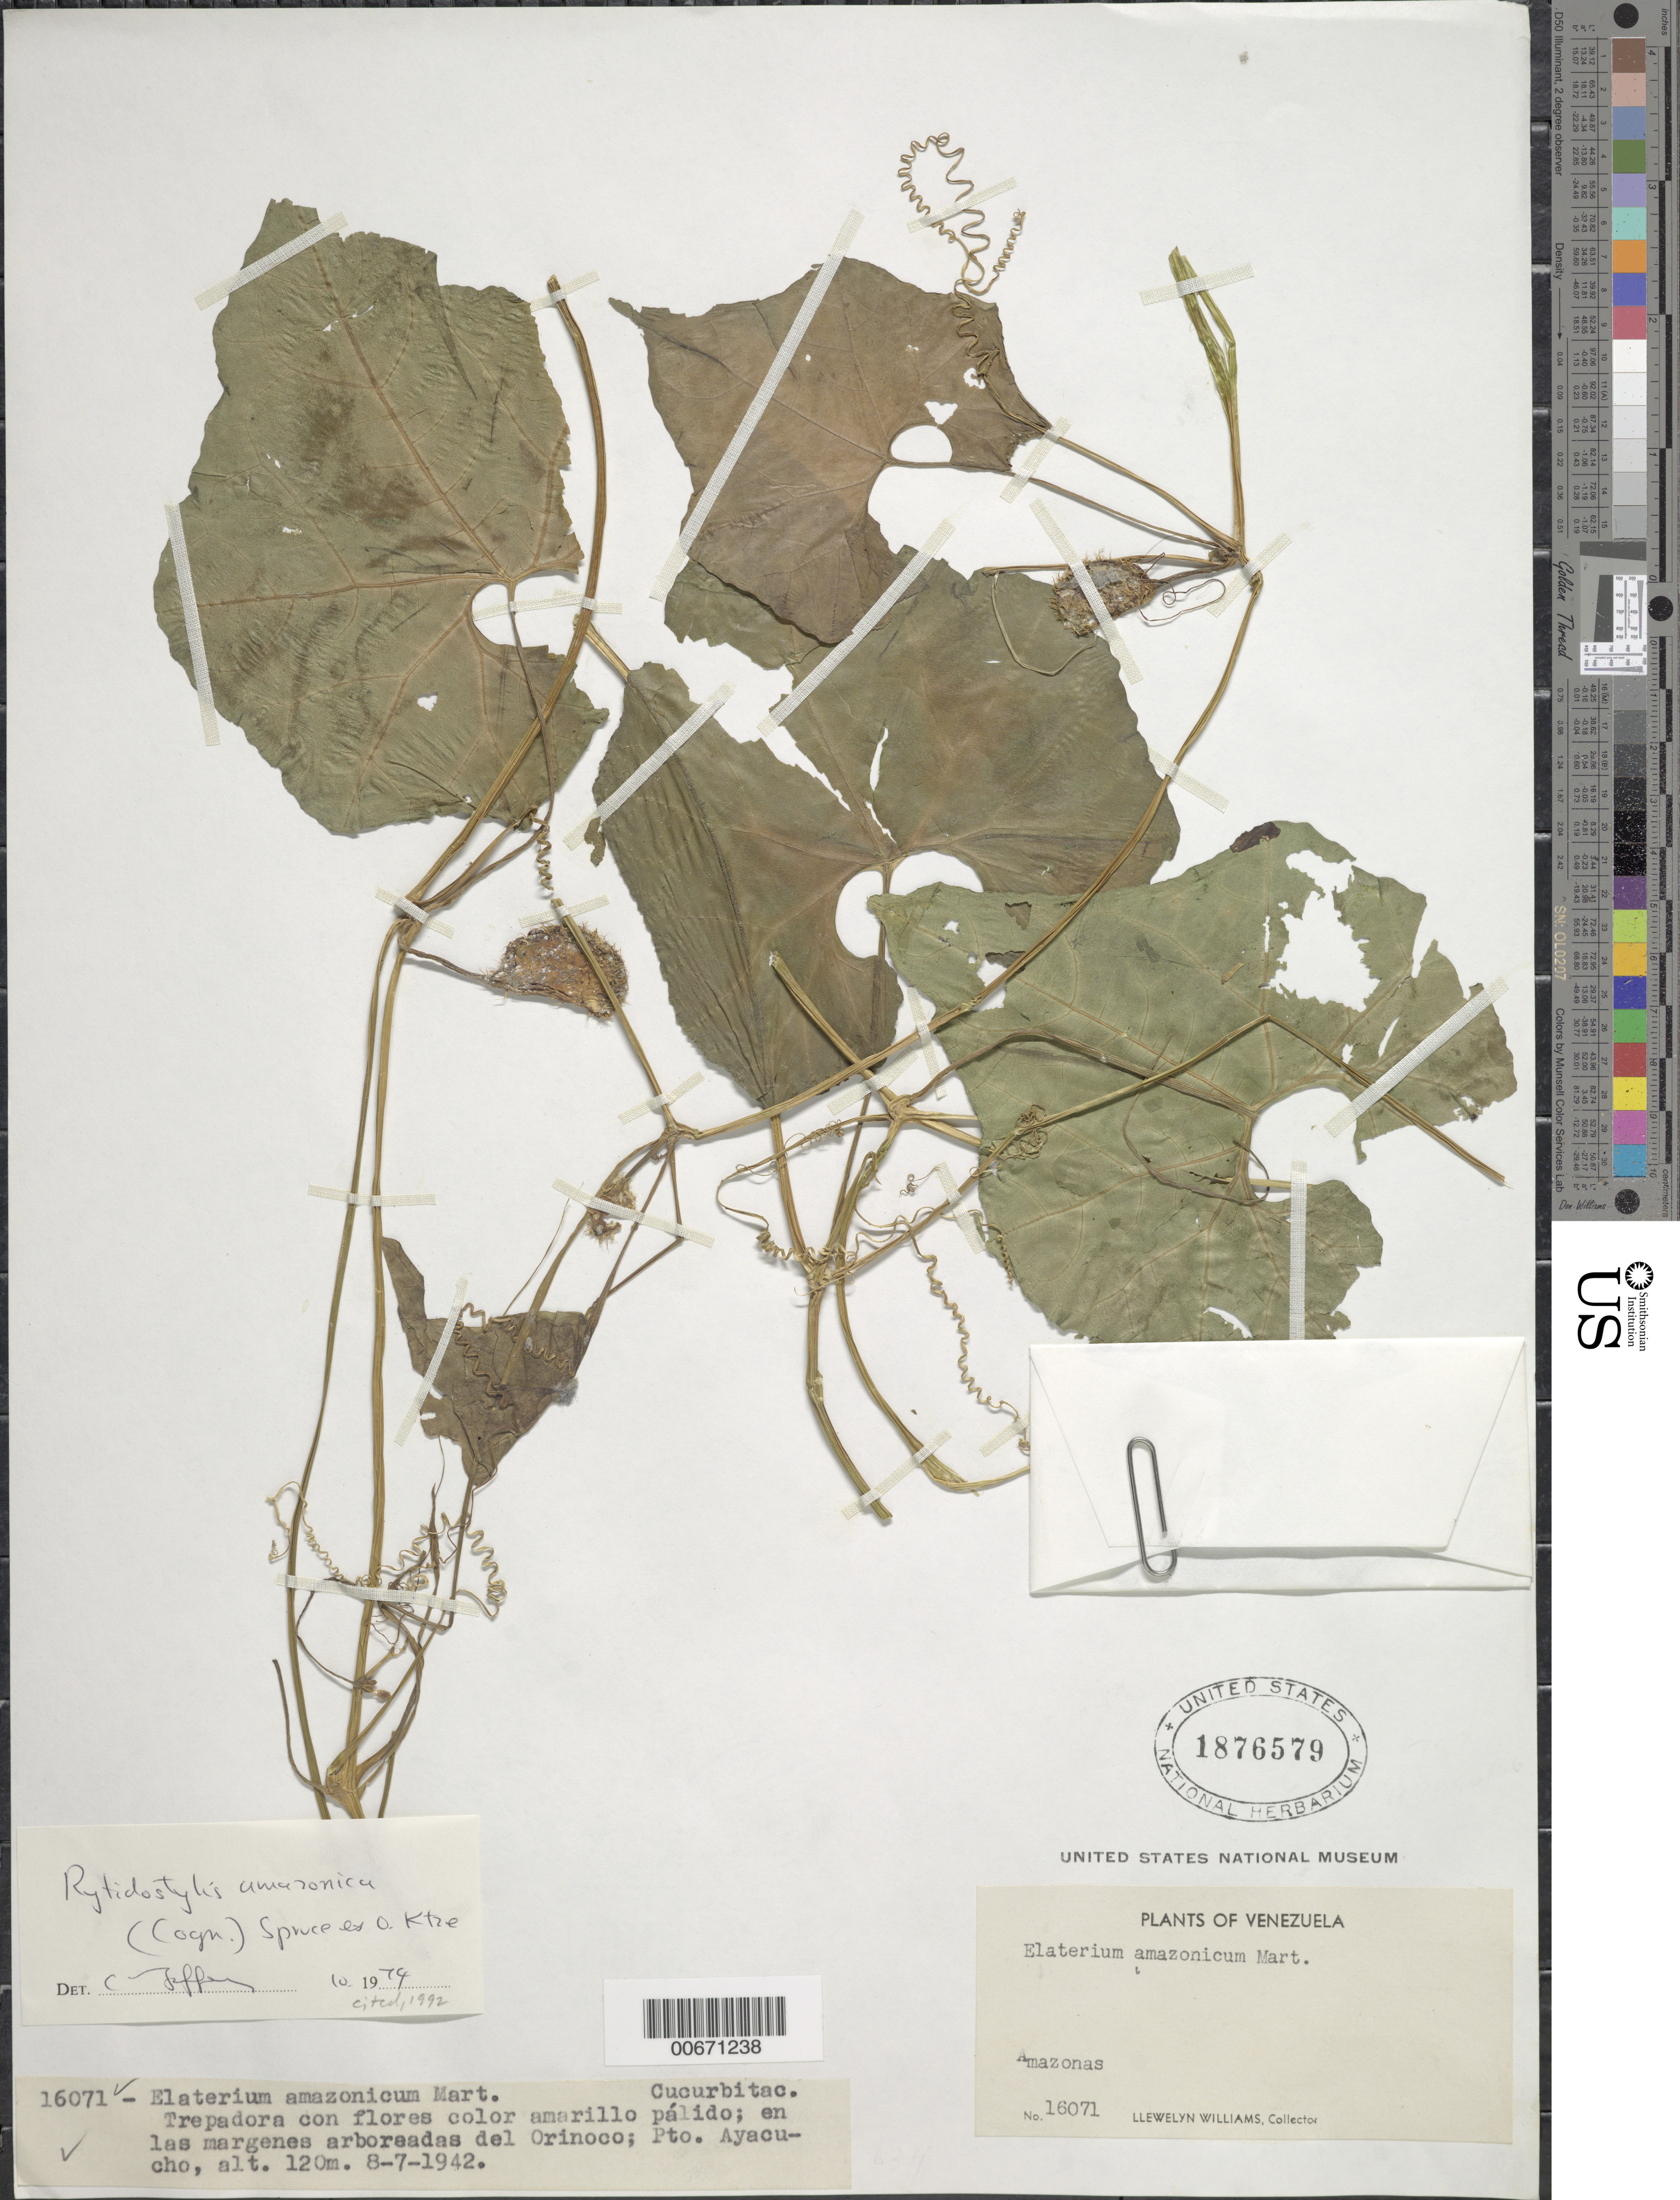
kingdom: Plantae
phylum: Tracheophyta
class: Magnoliopsida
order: Cucurbitales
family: Cucurbitaceae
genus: Cyclanthera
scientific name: Cyclanthera carthagenensis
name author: (Jacq.) H. Schaef. & S.S. Renner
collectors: Ll. Williams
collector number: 16071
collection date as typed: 8-Jul-42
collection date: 1942-07-08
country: Venezuela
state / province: Amazonas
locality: Puerto Ayacucho, Río Orinoco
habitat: On the tree-lined bank of the Orinoco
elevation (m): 120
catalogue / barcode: US 1876579